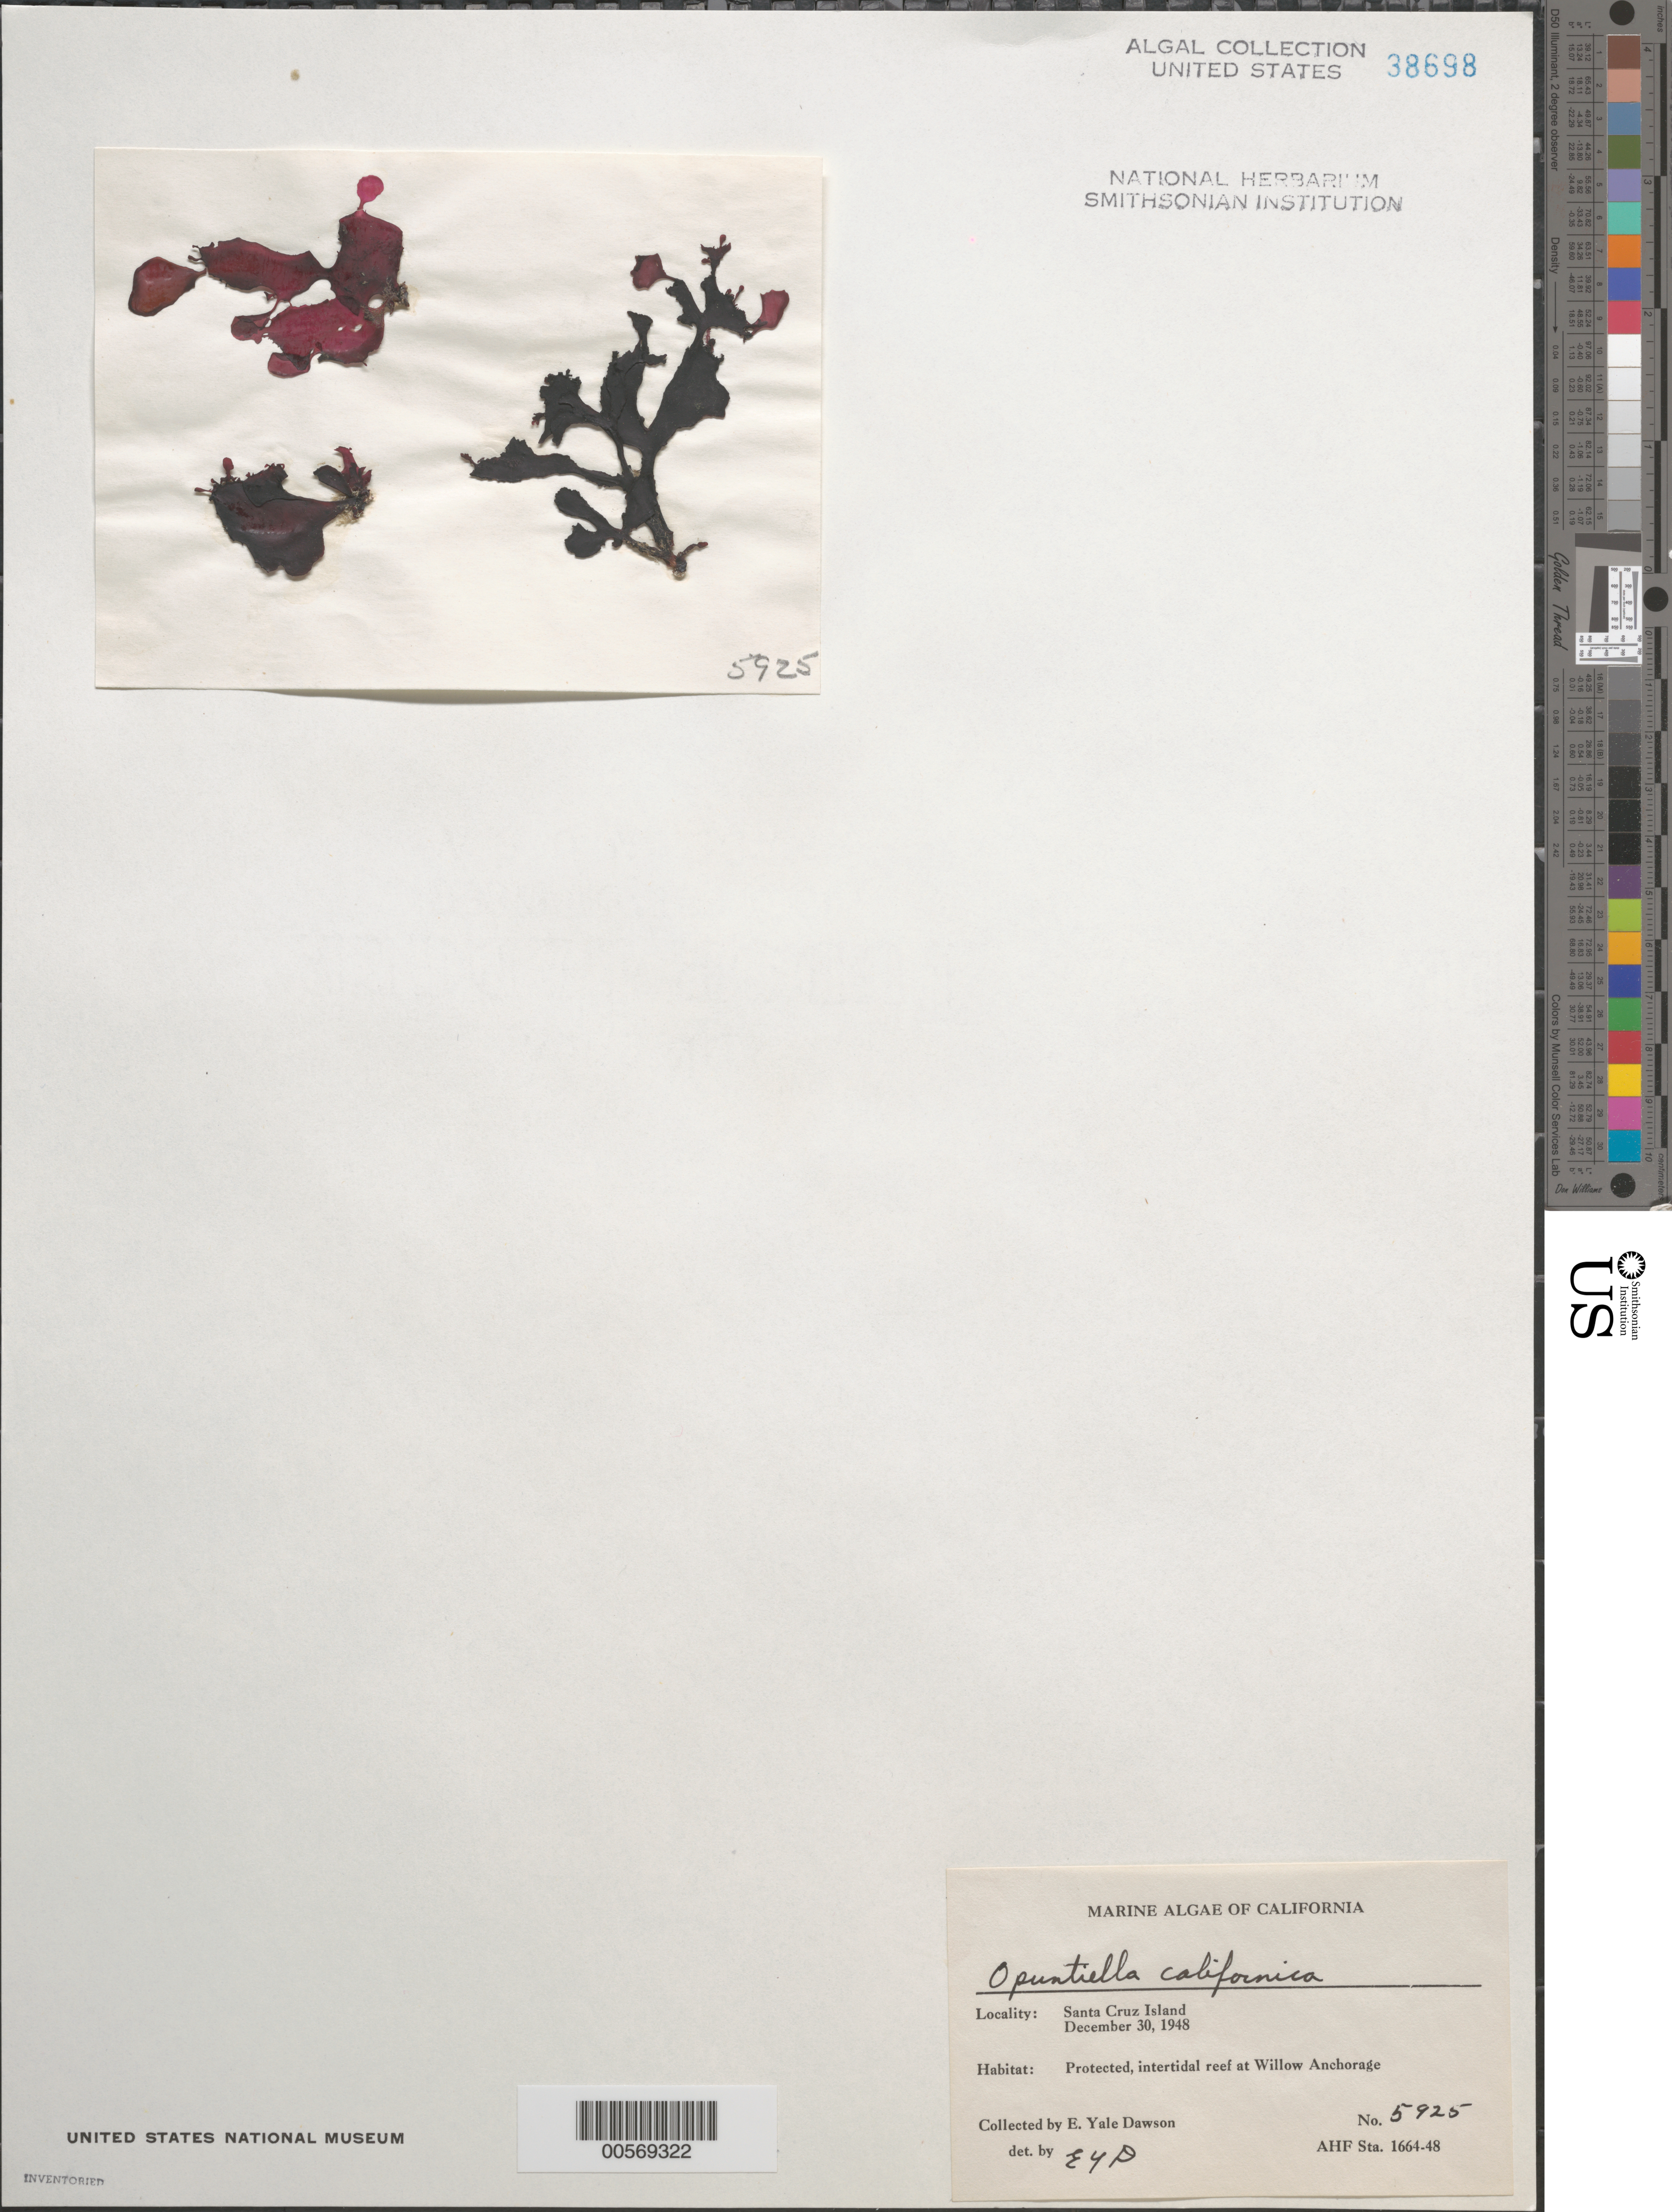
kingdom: Plantae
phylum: Rhodophyta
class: Florideophyceae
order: Gigartinales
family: Furcellariaceae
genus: Opuntiella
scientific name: Opuntiella californica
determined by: Dawson, E. Y.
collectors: E. Y. Dawson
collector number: EYD 5925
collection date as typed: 30 Dec 1948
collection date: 1948-12-30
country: United States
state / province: California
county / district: Santa Barbara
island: Santa Cruz Island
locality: Willows Anchorage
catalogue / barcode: US 38698